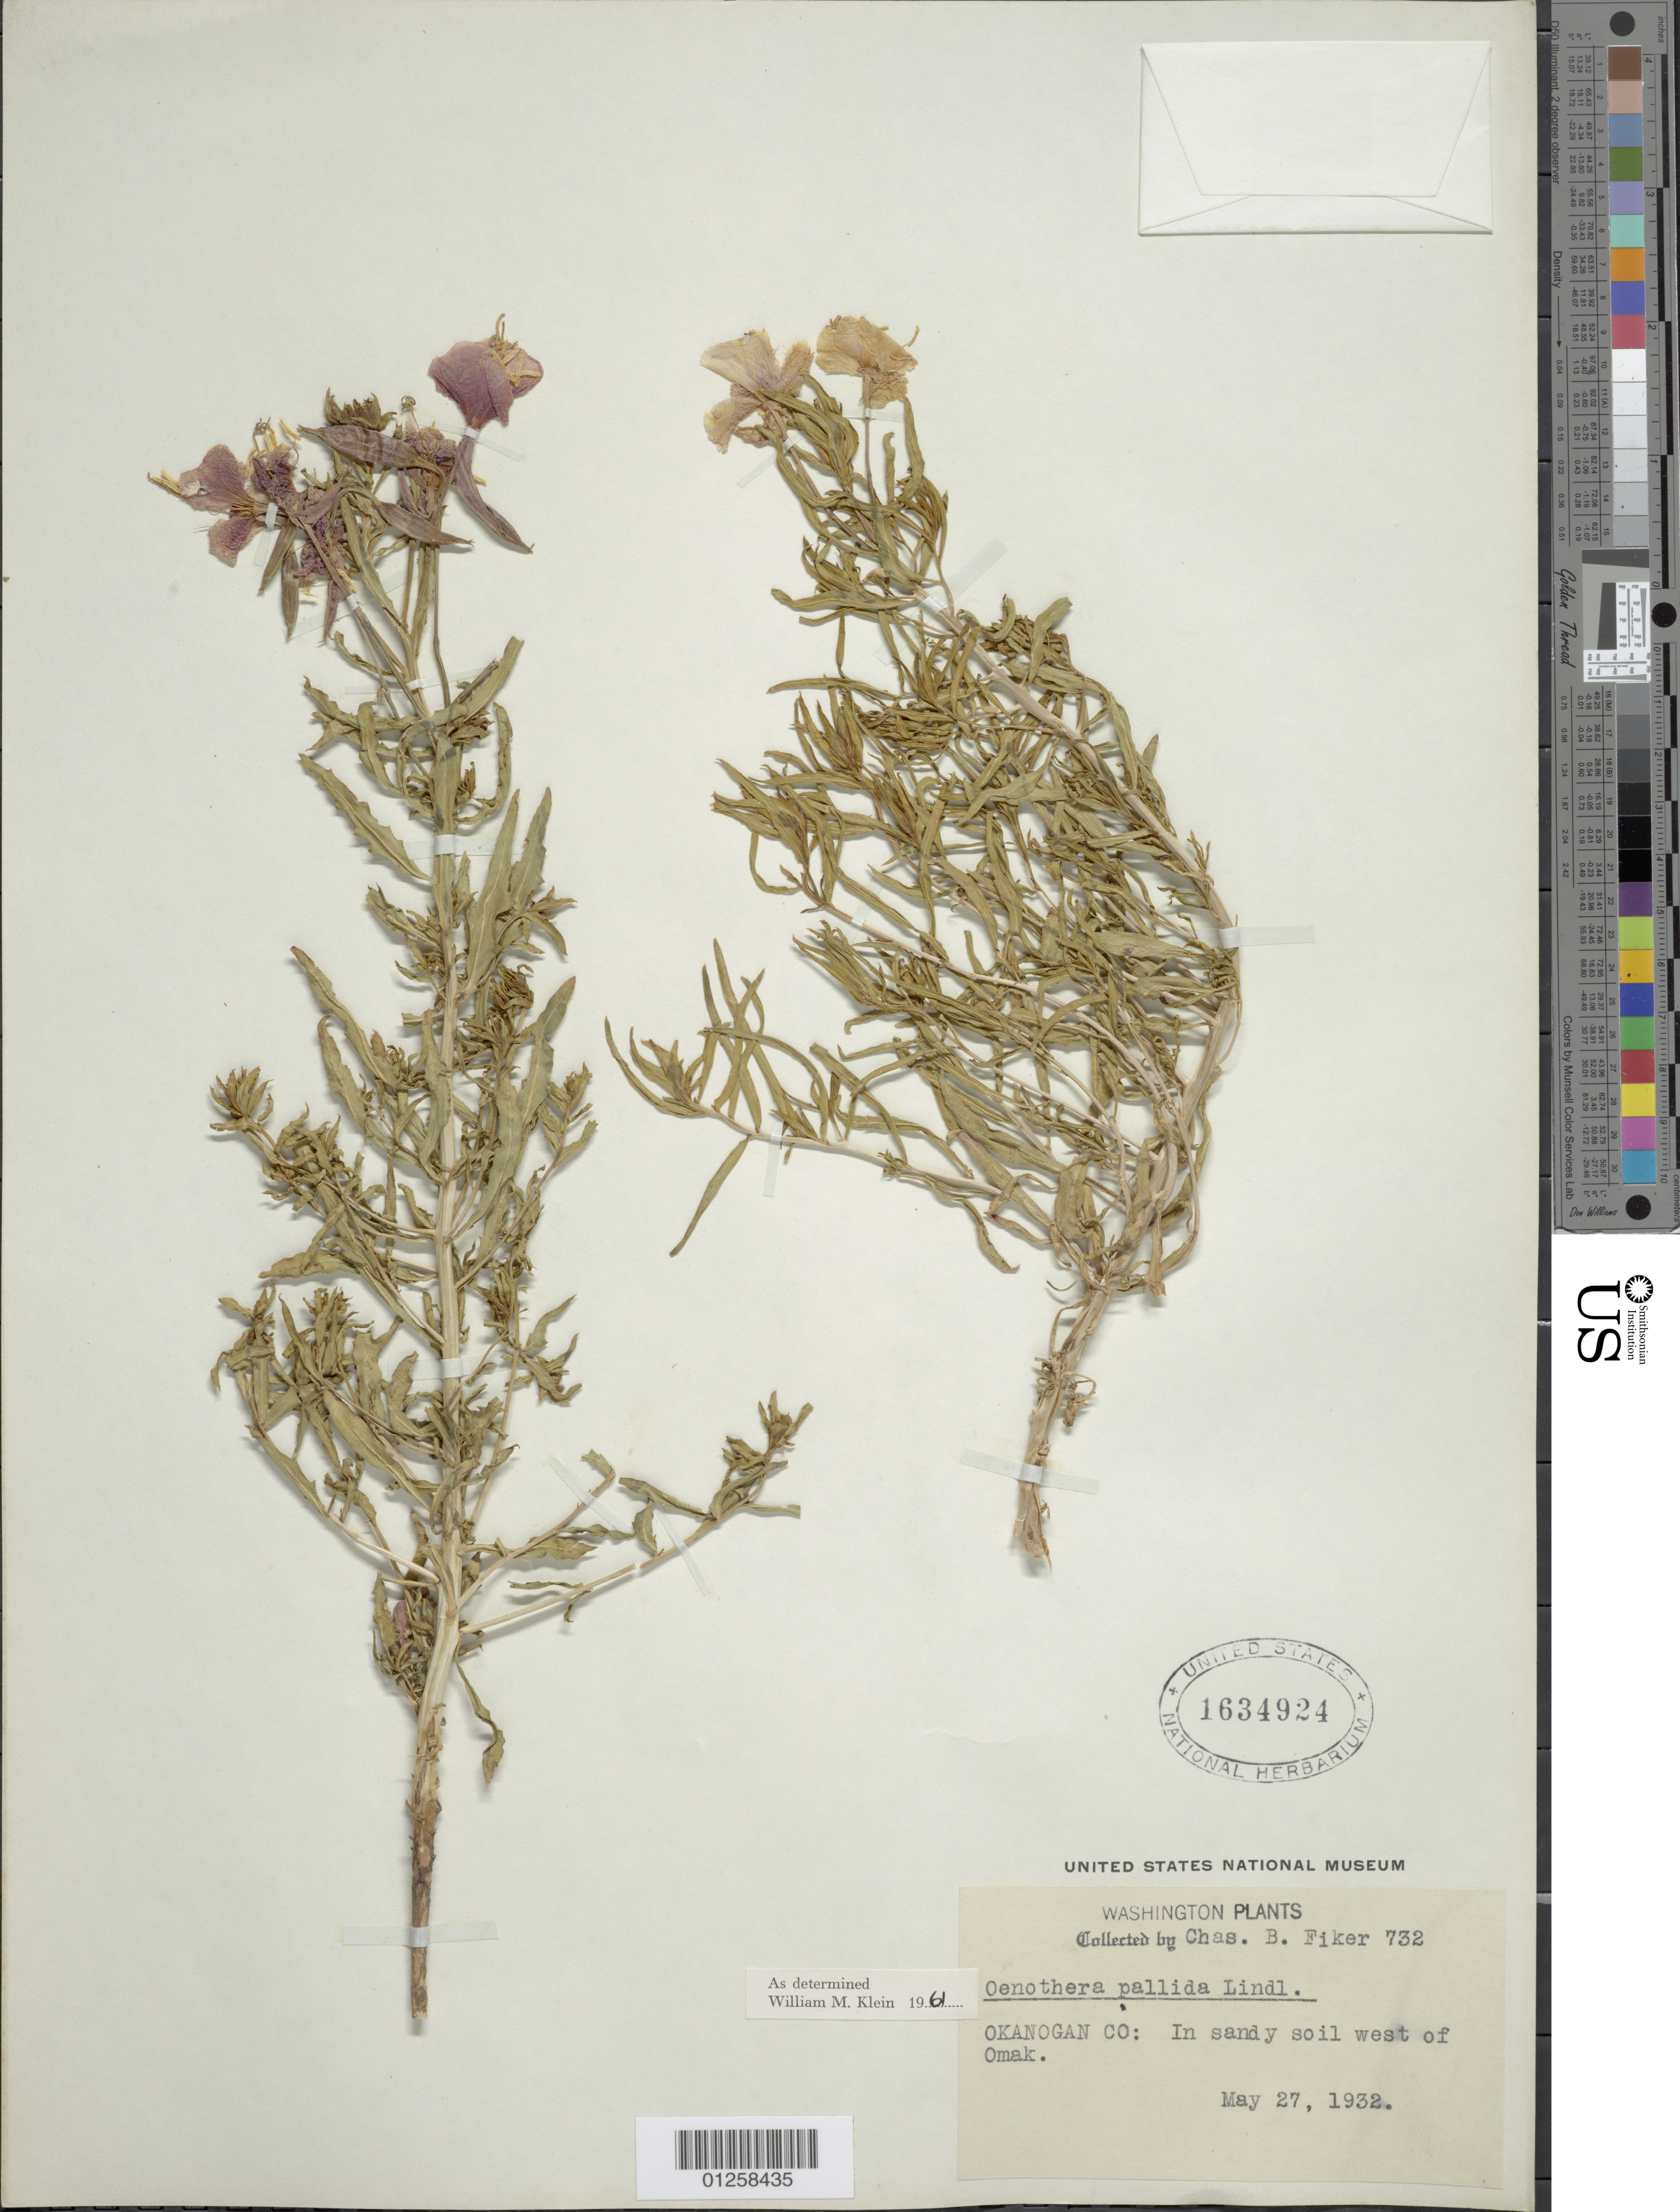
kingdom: Plantae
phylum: Tracheophyta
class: Magnoliopsida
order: Myrtales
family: Onagraceae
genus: Oenothera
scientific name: Oenothera pallida subsp. pallida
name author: Lindl.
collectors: C. Fiker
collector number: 732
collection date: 1932-05-27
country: United States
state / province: Washington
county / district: Okanogan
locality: West of Omak.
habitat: In sandy soil.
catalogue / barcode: US 1634924